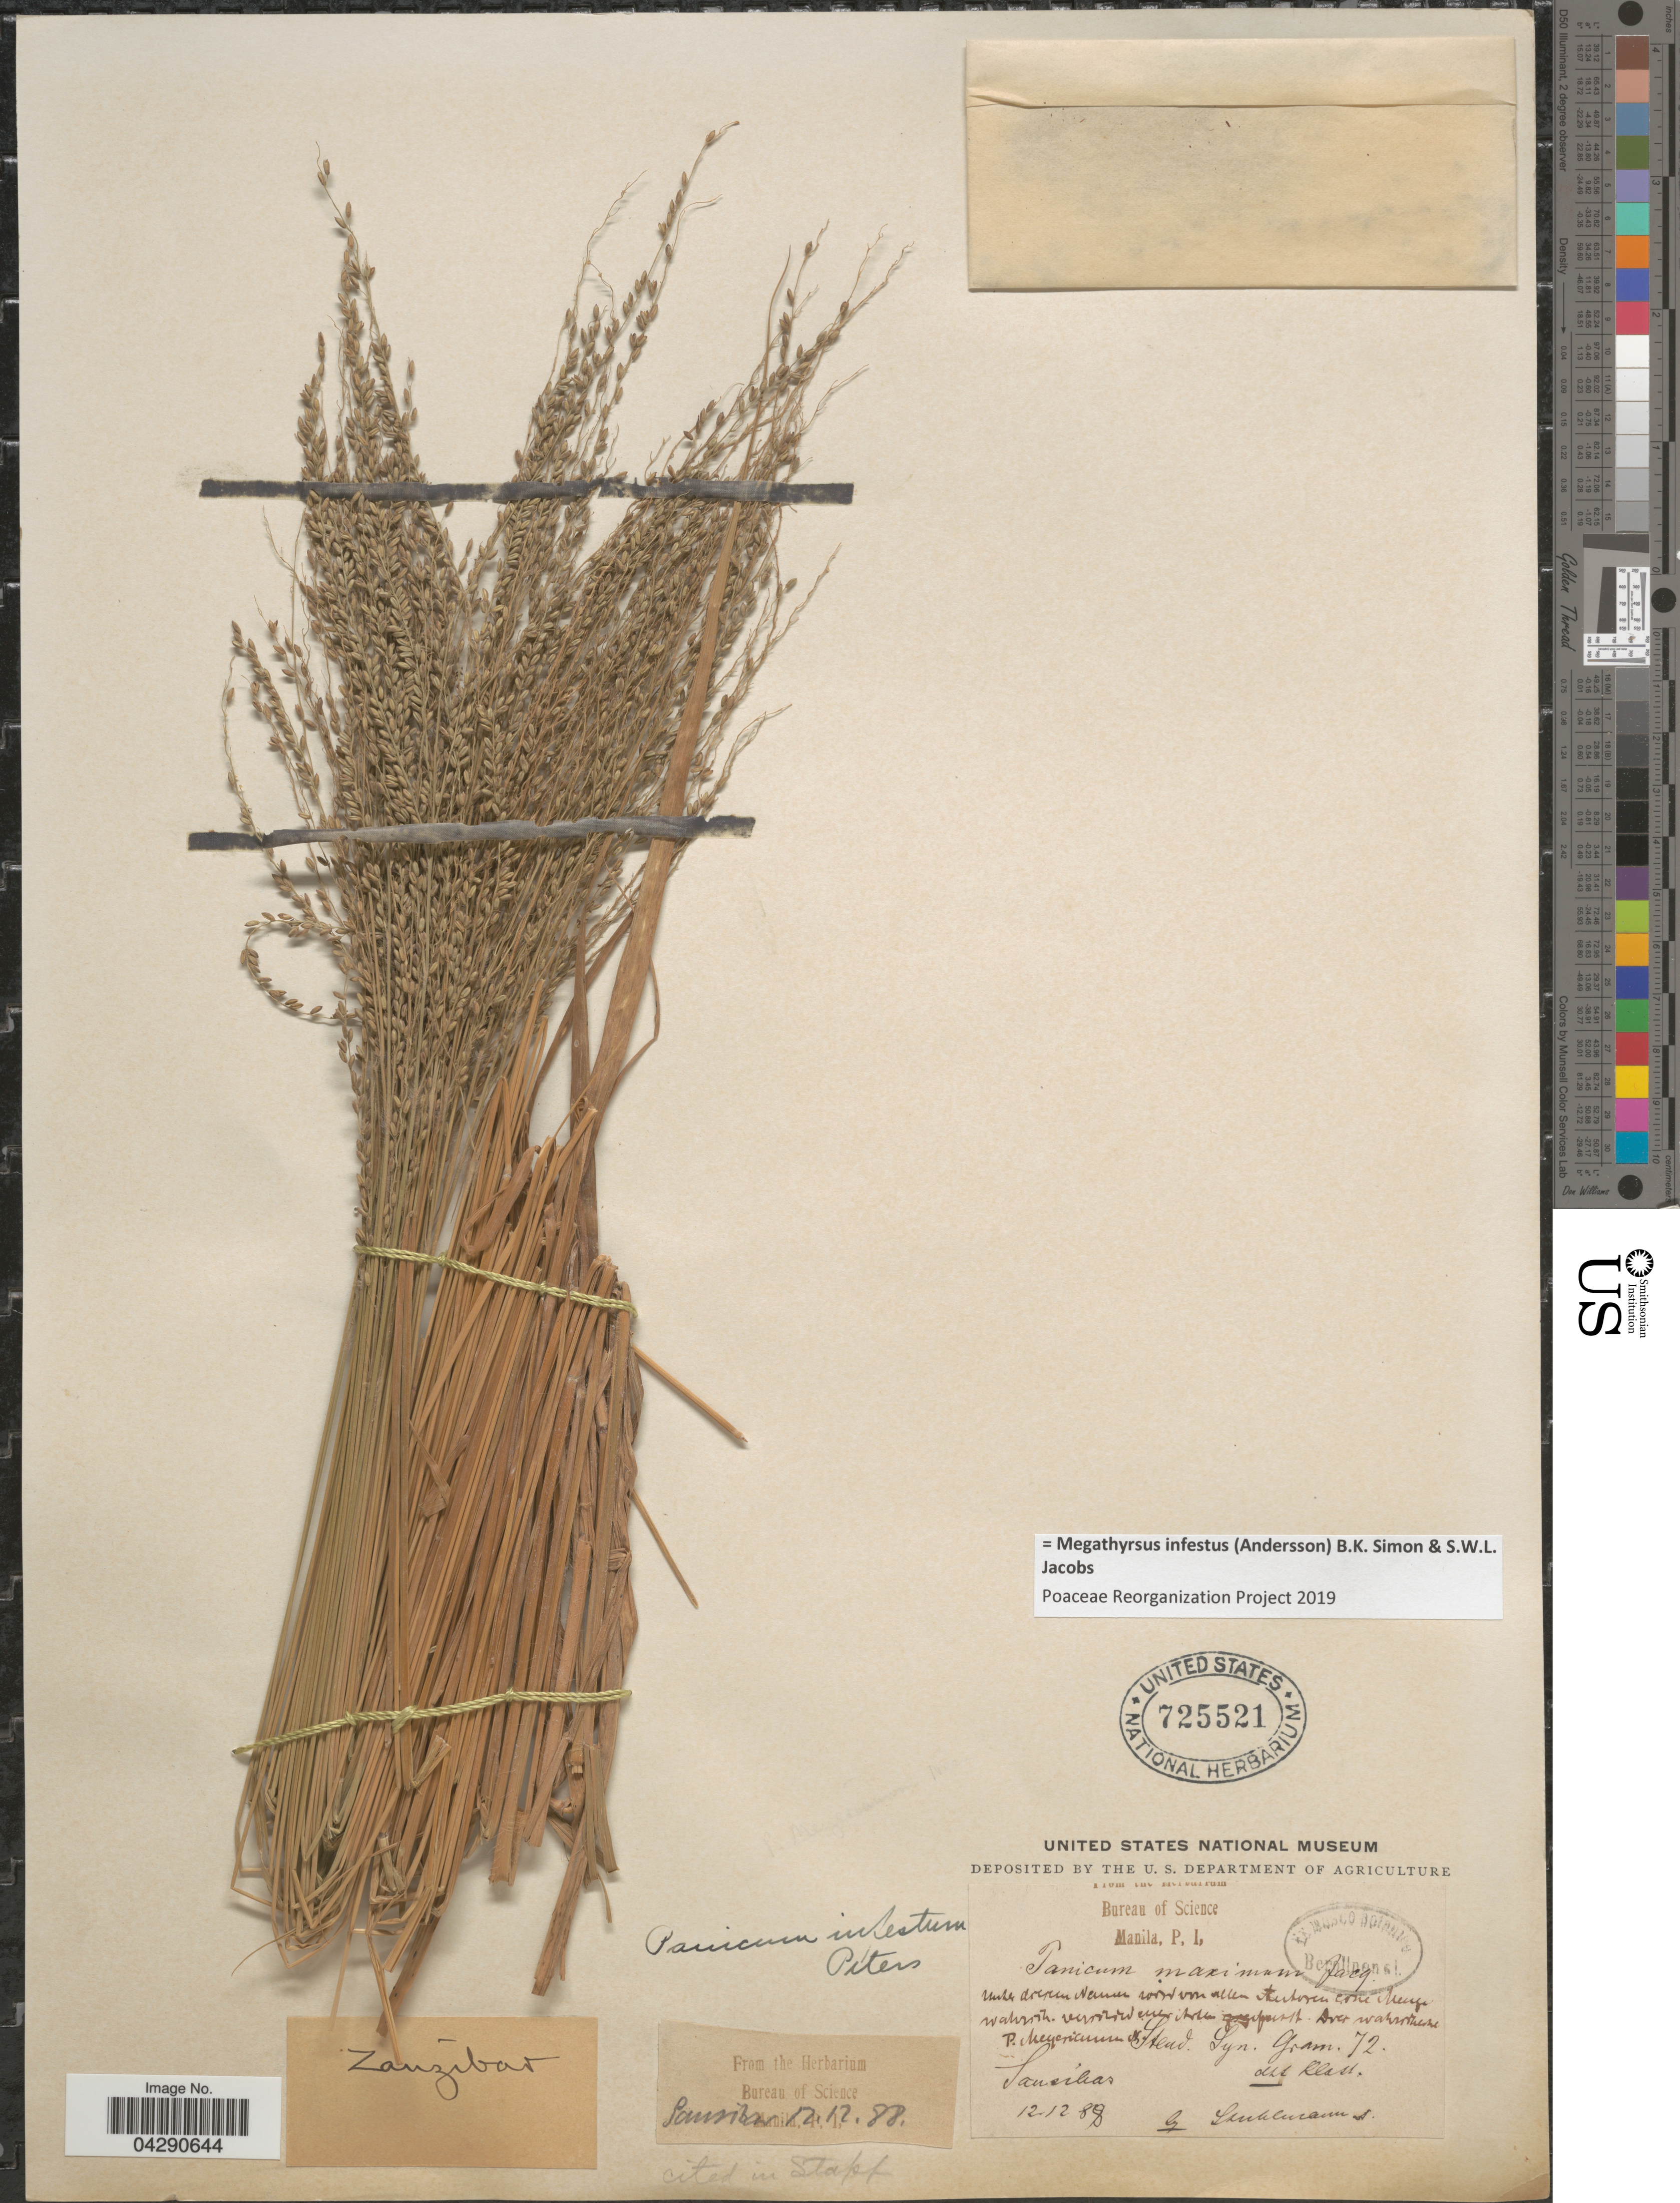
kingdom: Plantae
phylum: Tracheophyta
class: Liliopsida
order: Poales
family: Poaceae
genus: Megathyrsus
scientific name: Megathyrsus infestus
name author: (Peters) B.K. Simon & S.W.L. Jacobs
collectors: -. Stuhlmann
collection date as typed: Transcribed d/m/y: 12/12/88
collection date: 1888-12-12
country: Tanzania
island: Zanzibar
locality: Zanzibar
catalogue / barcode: US 725521